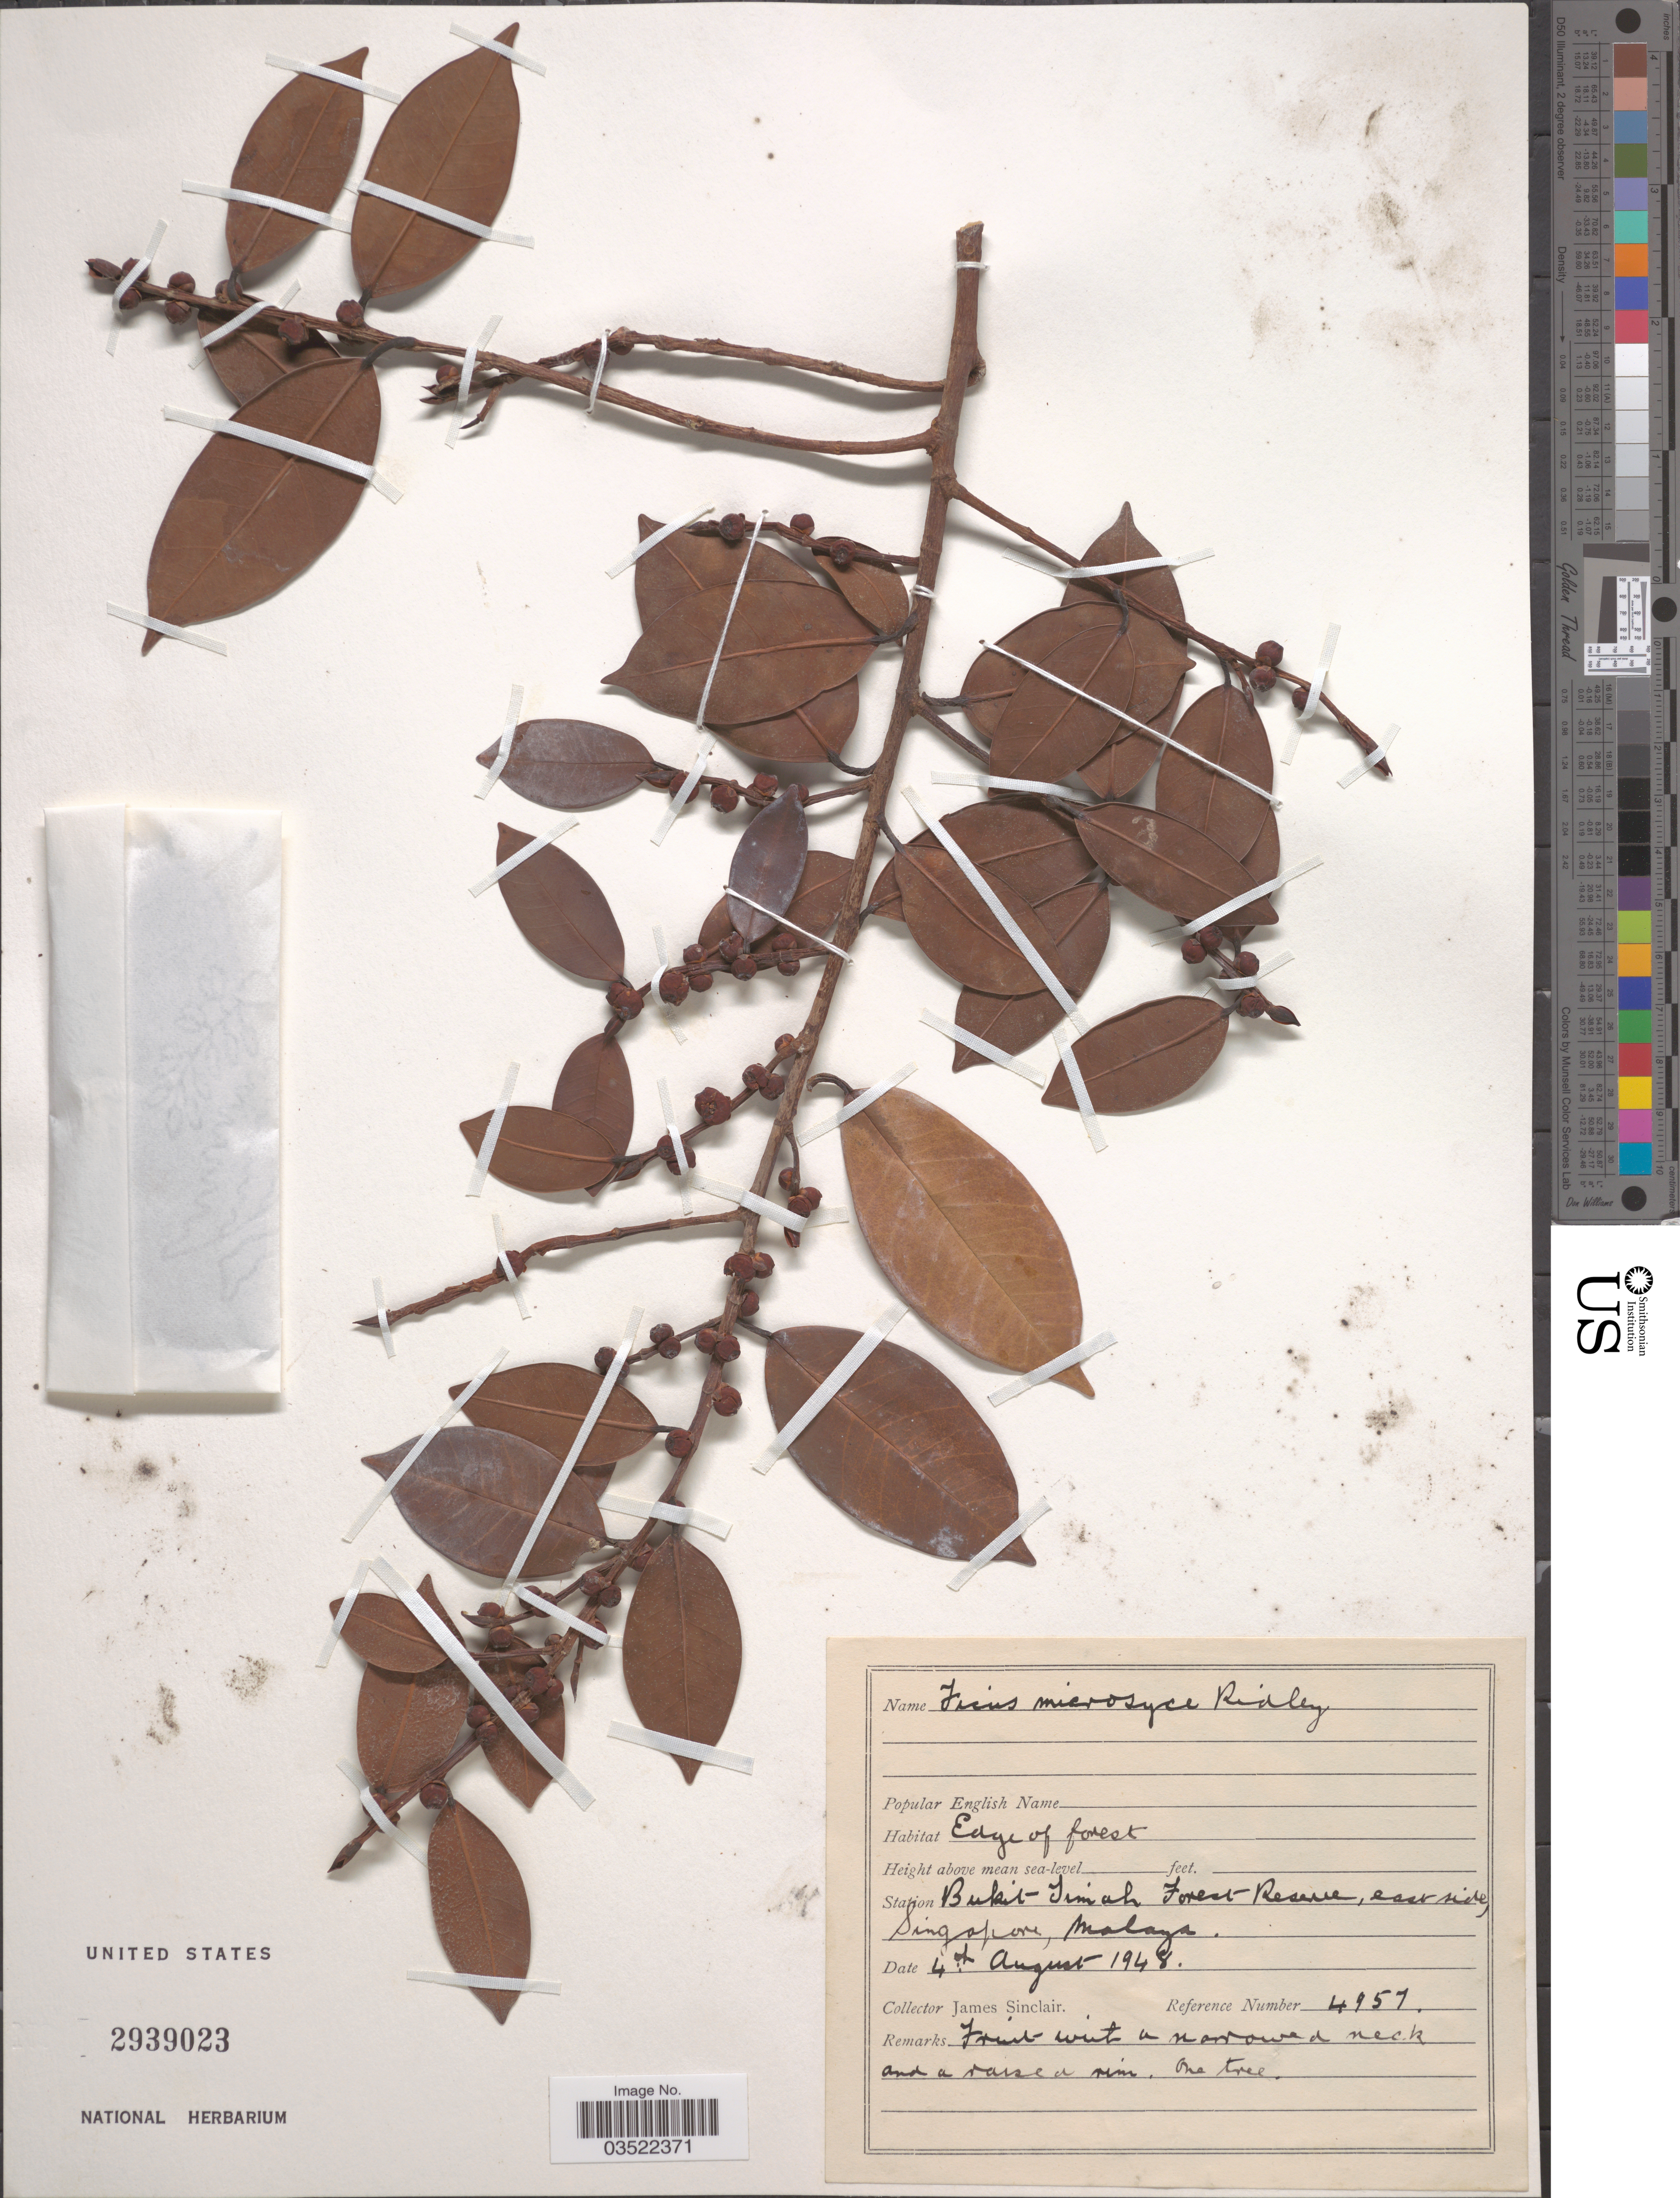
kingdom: Plantae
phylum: Tracheophyta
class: Magnoliopsida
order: Rosales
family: Moraceae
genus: Ficus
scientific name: Ficus microsyce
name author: Ridl.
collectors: J. Sinclair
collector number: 4957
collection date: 1948-08-04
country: Singapore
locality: Station Bukit Timah Forest Reserve, east side, Malaya.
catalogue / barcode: US 2939023